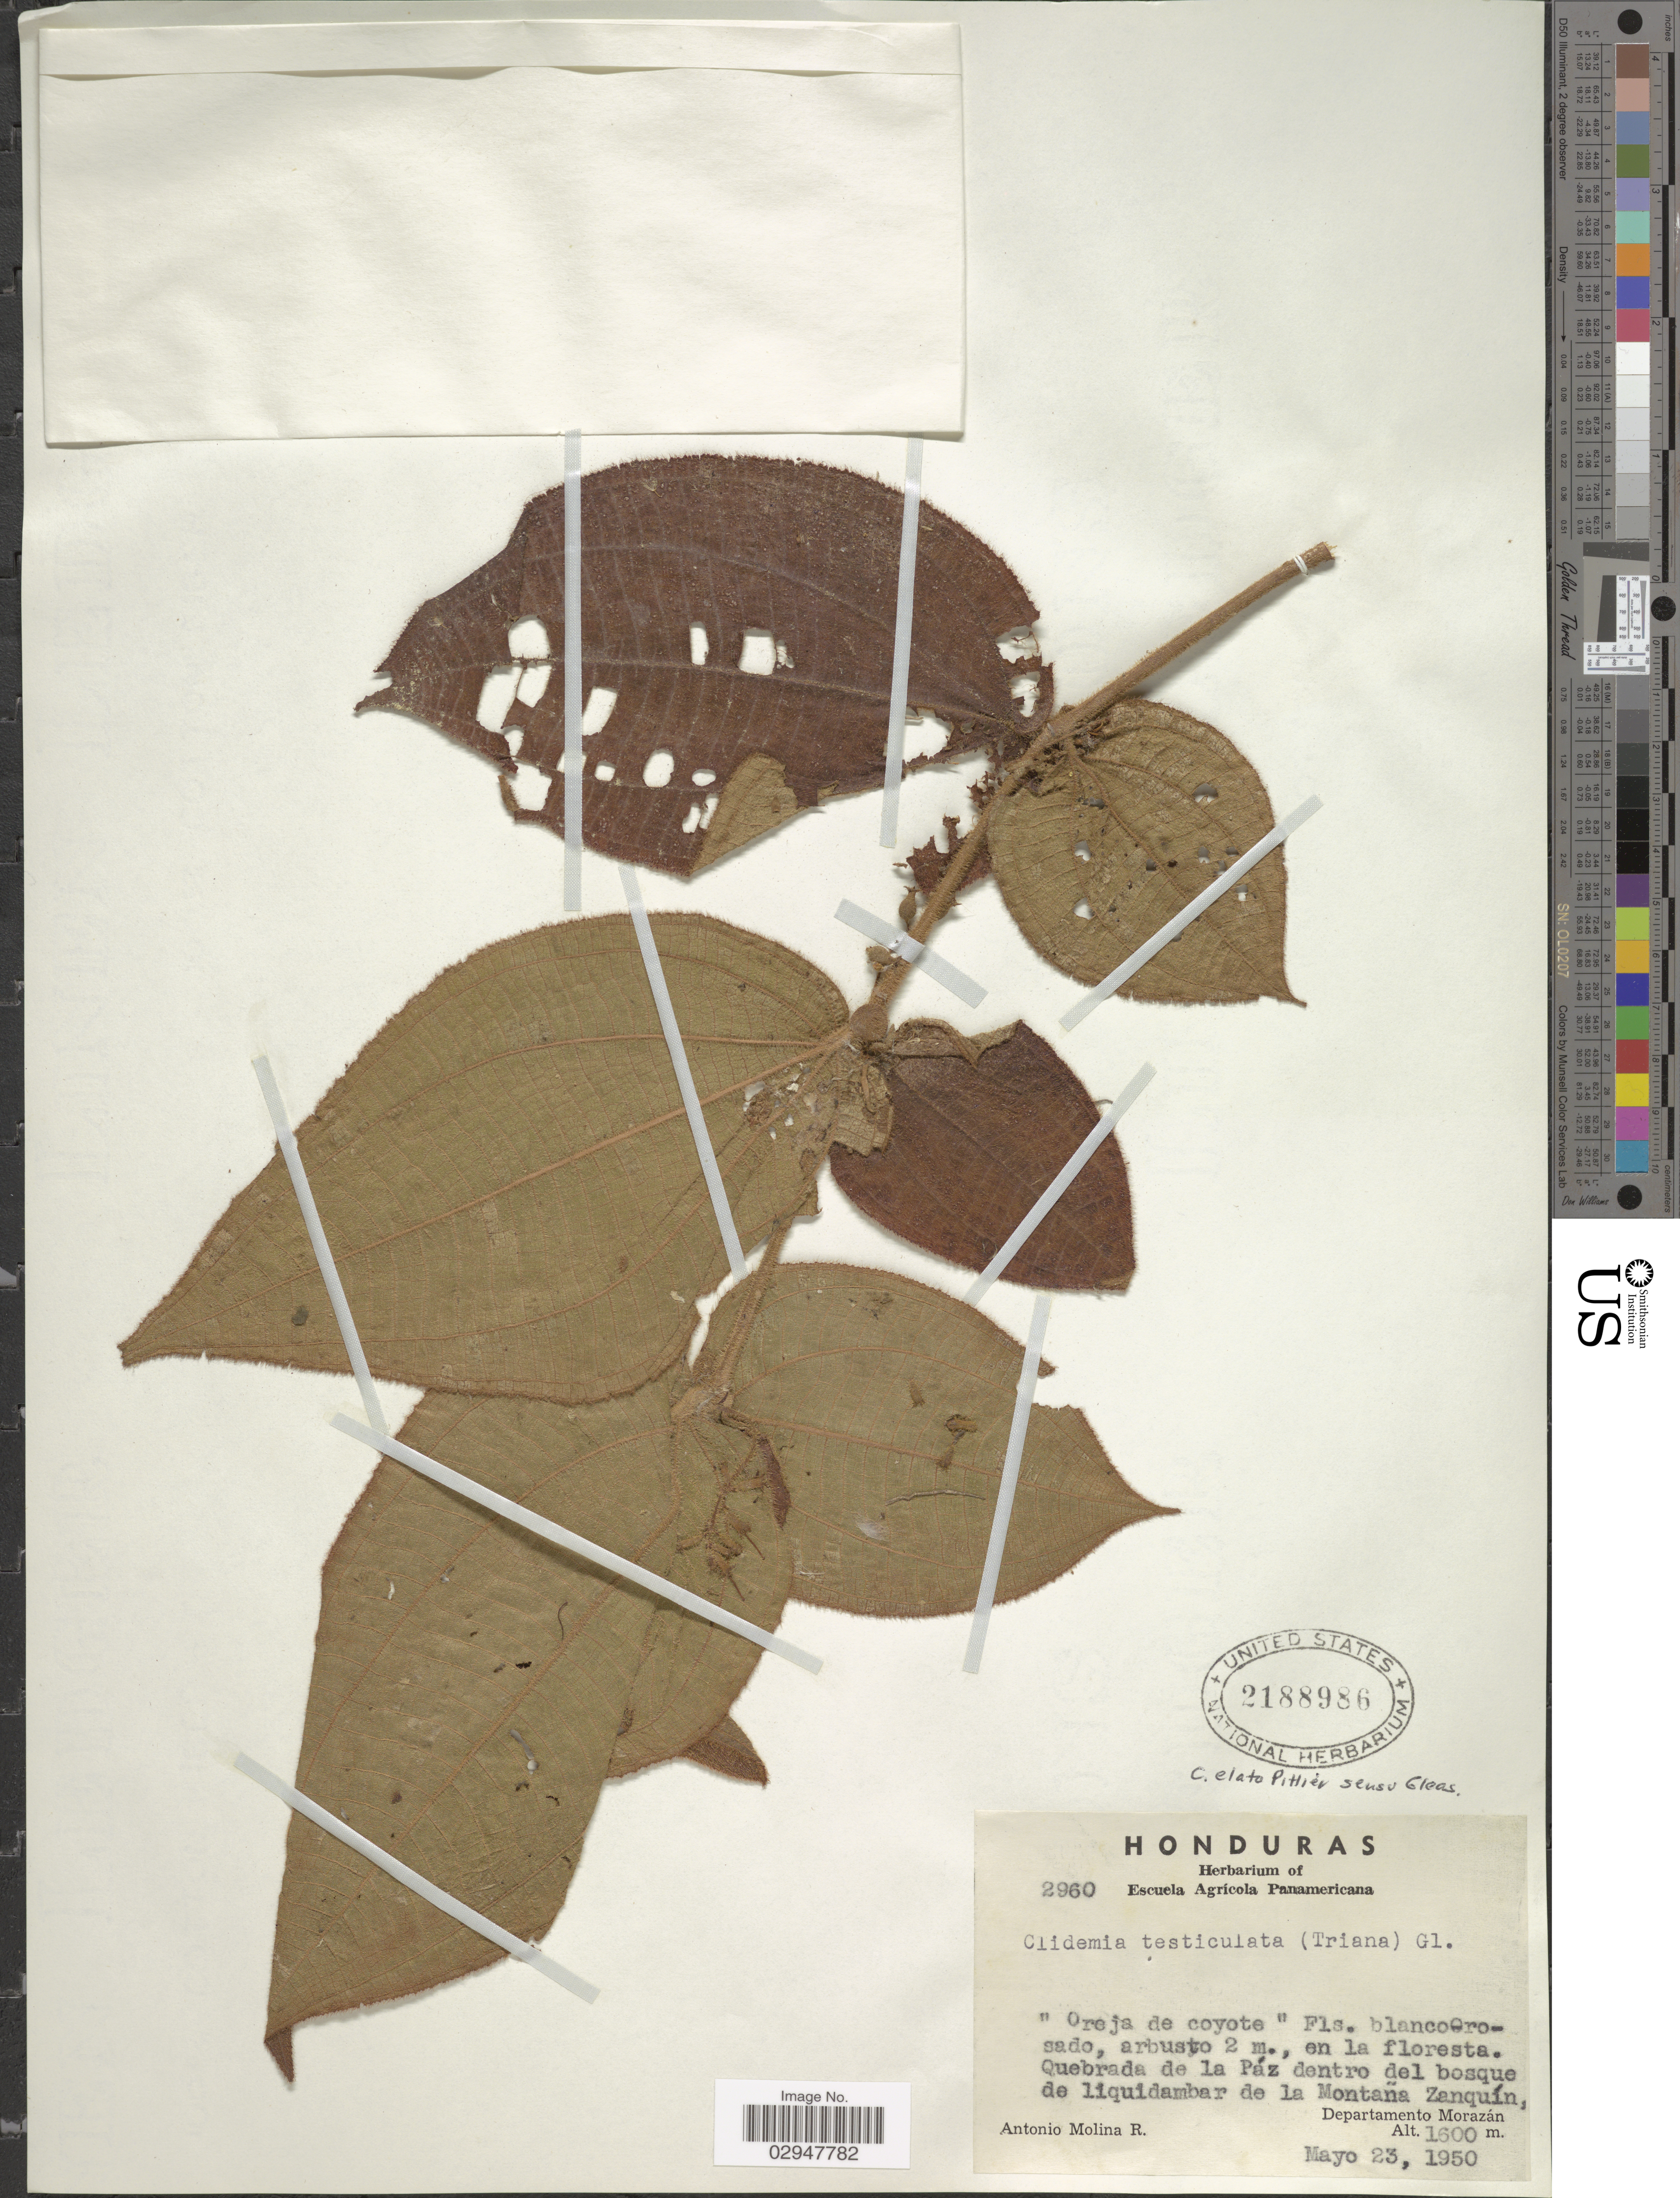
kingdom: Plantae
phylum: Tracheophyta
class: Magnoliopsida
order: Myrtales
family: Melastomataceae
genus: Clidemia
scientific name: Clidemia elata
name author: Pittier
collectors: A. Molina R.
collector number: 2960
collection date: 1950-05-23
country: Honduras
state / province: Fco. Morazán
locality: Quebrada de la Páz dentro del bosque de liquidambar de la Montaña Zanquín, Departamento Morazán.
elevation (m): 1600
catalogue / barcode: US 2188986